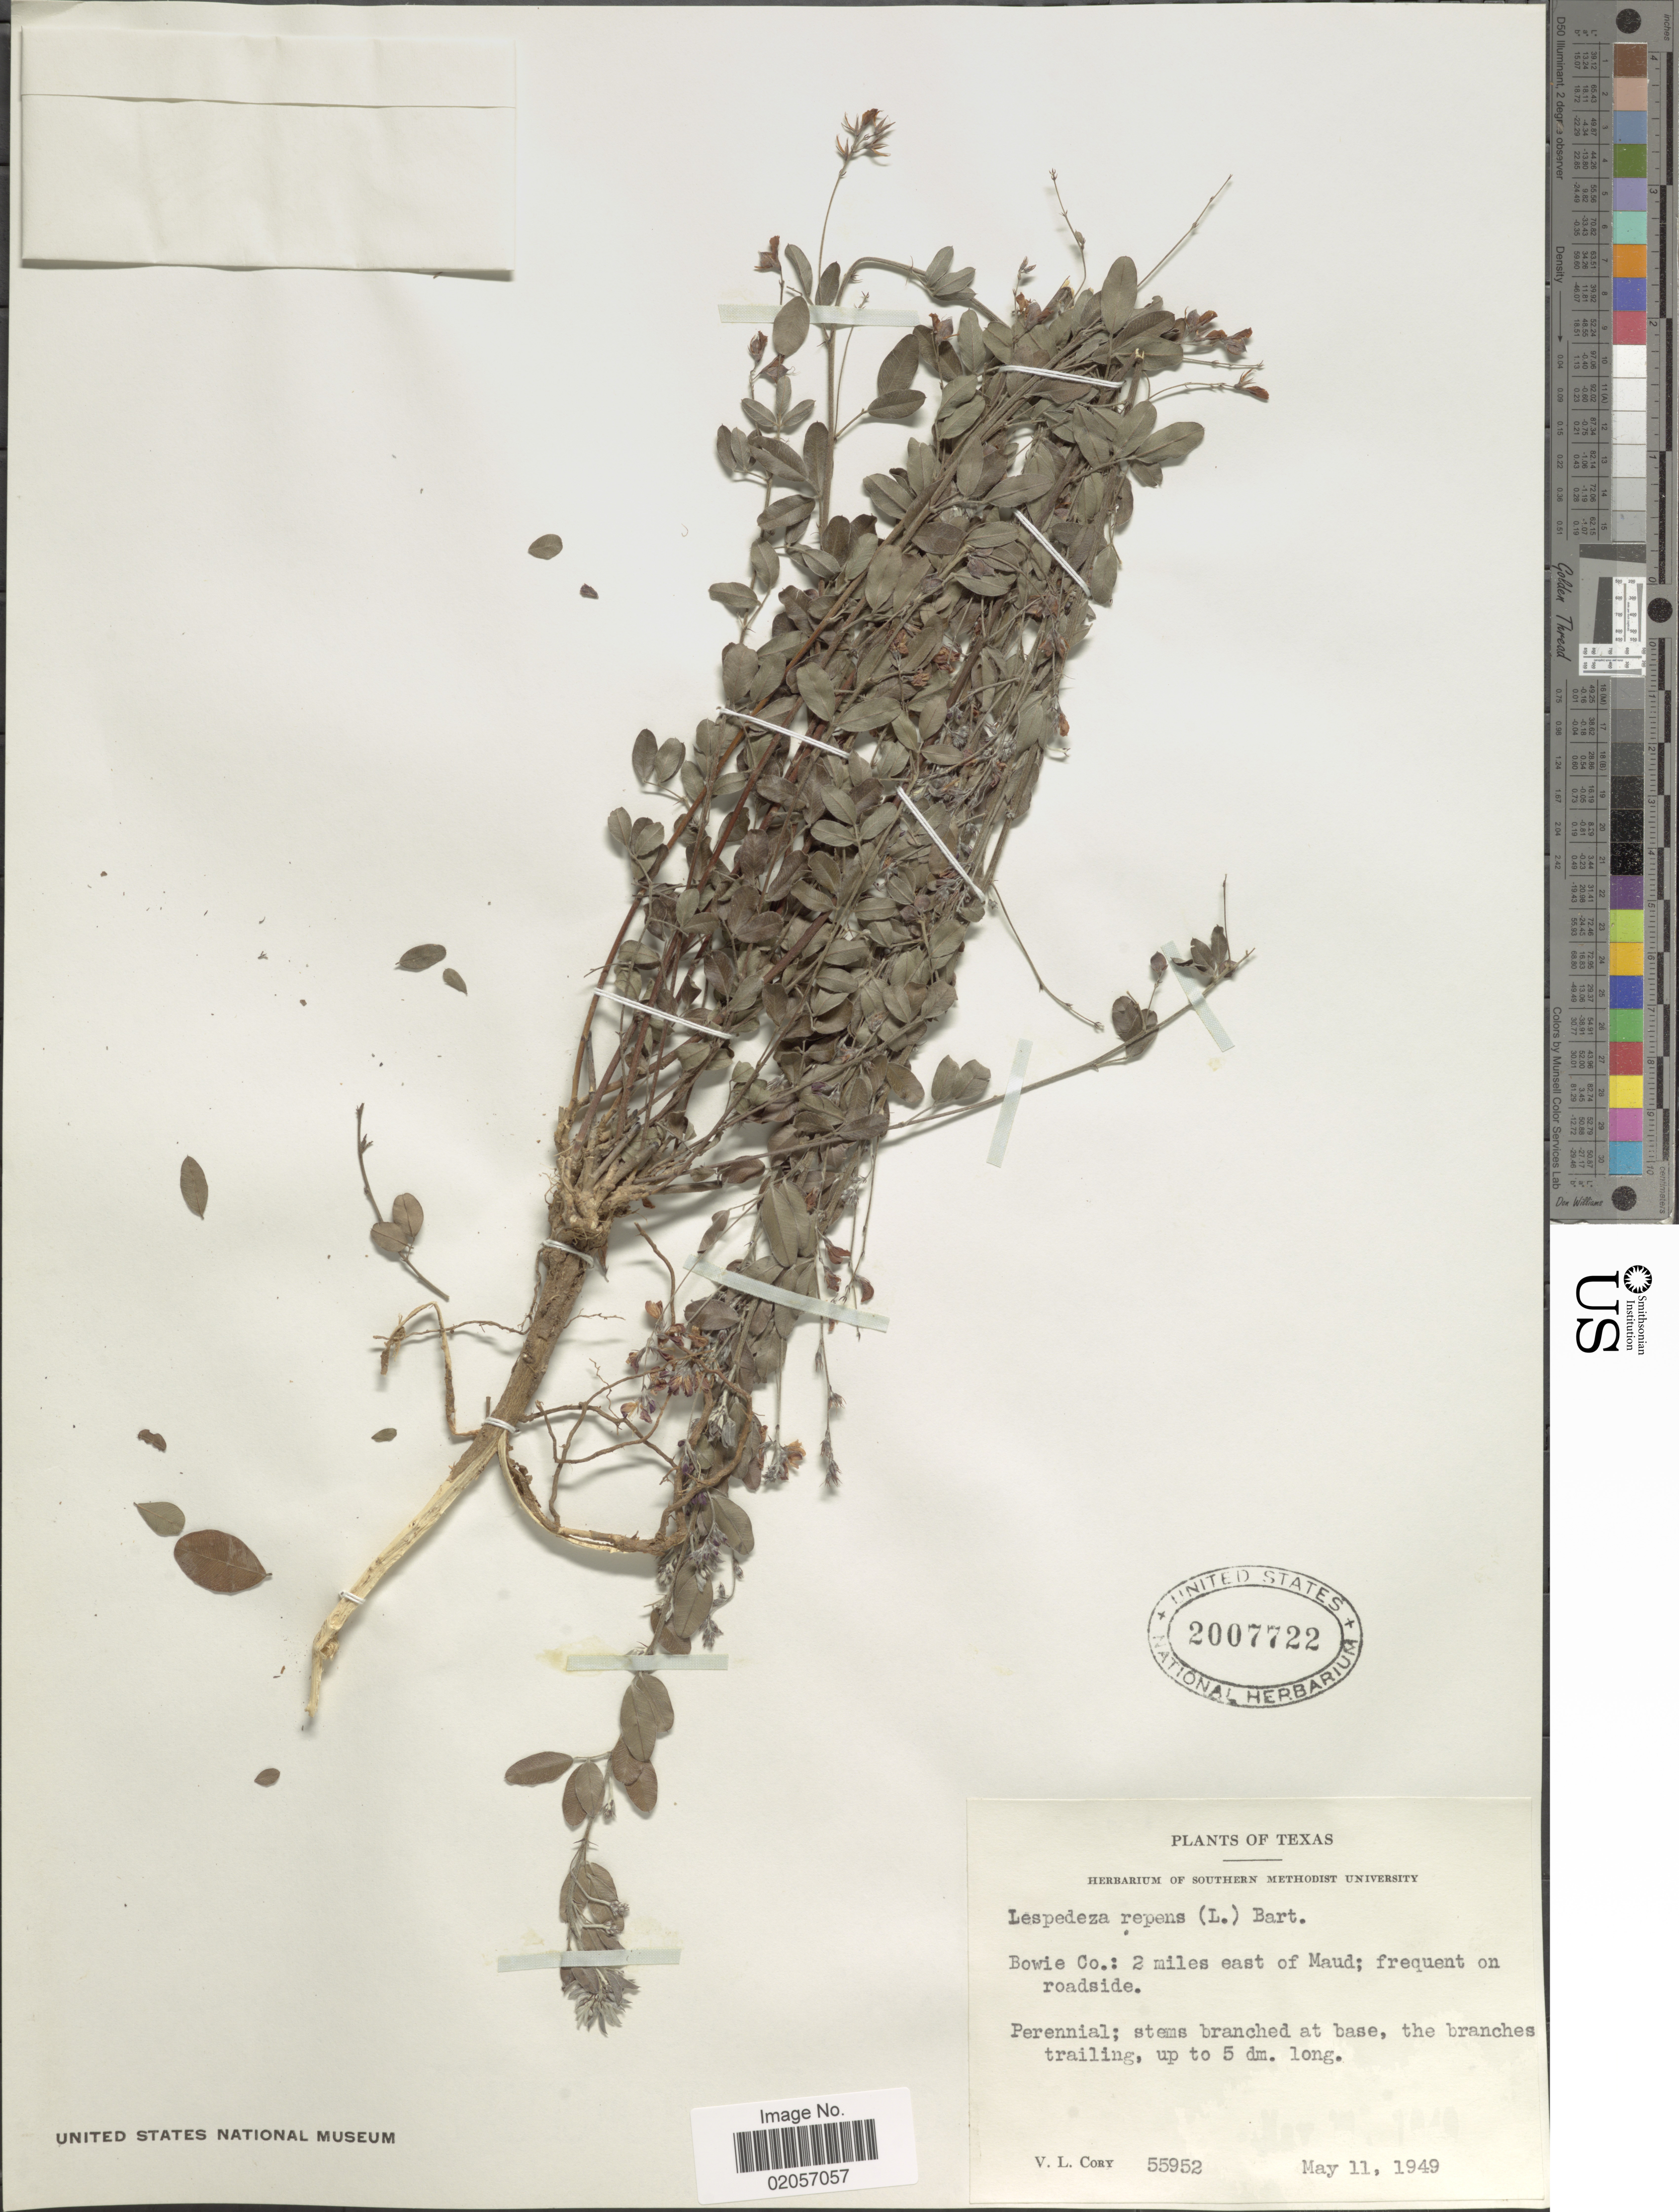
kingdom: Plantae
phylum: Tracheophyta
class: Magnoliopsida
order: Fabales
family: Fabaceae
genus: Lespedeza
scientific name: Lespedeza repens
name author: (L.) W.P.C. Barton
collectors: V. Cory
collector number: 55952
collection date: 1949-05-11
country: United States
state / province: Texas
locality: Bowie Co.: 2 miles east of Maud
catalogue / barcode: US 2007722